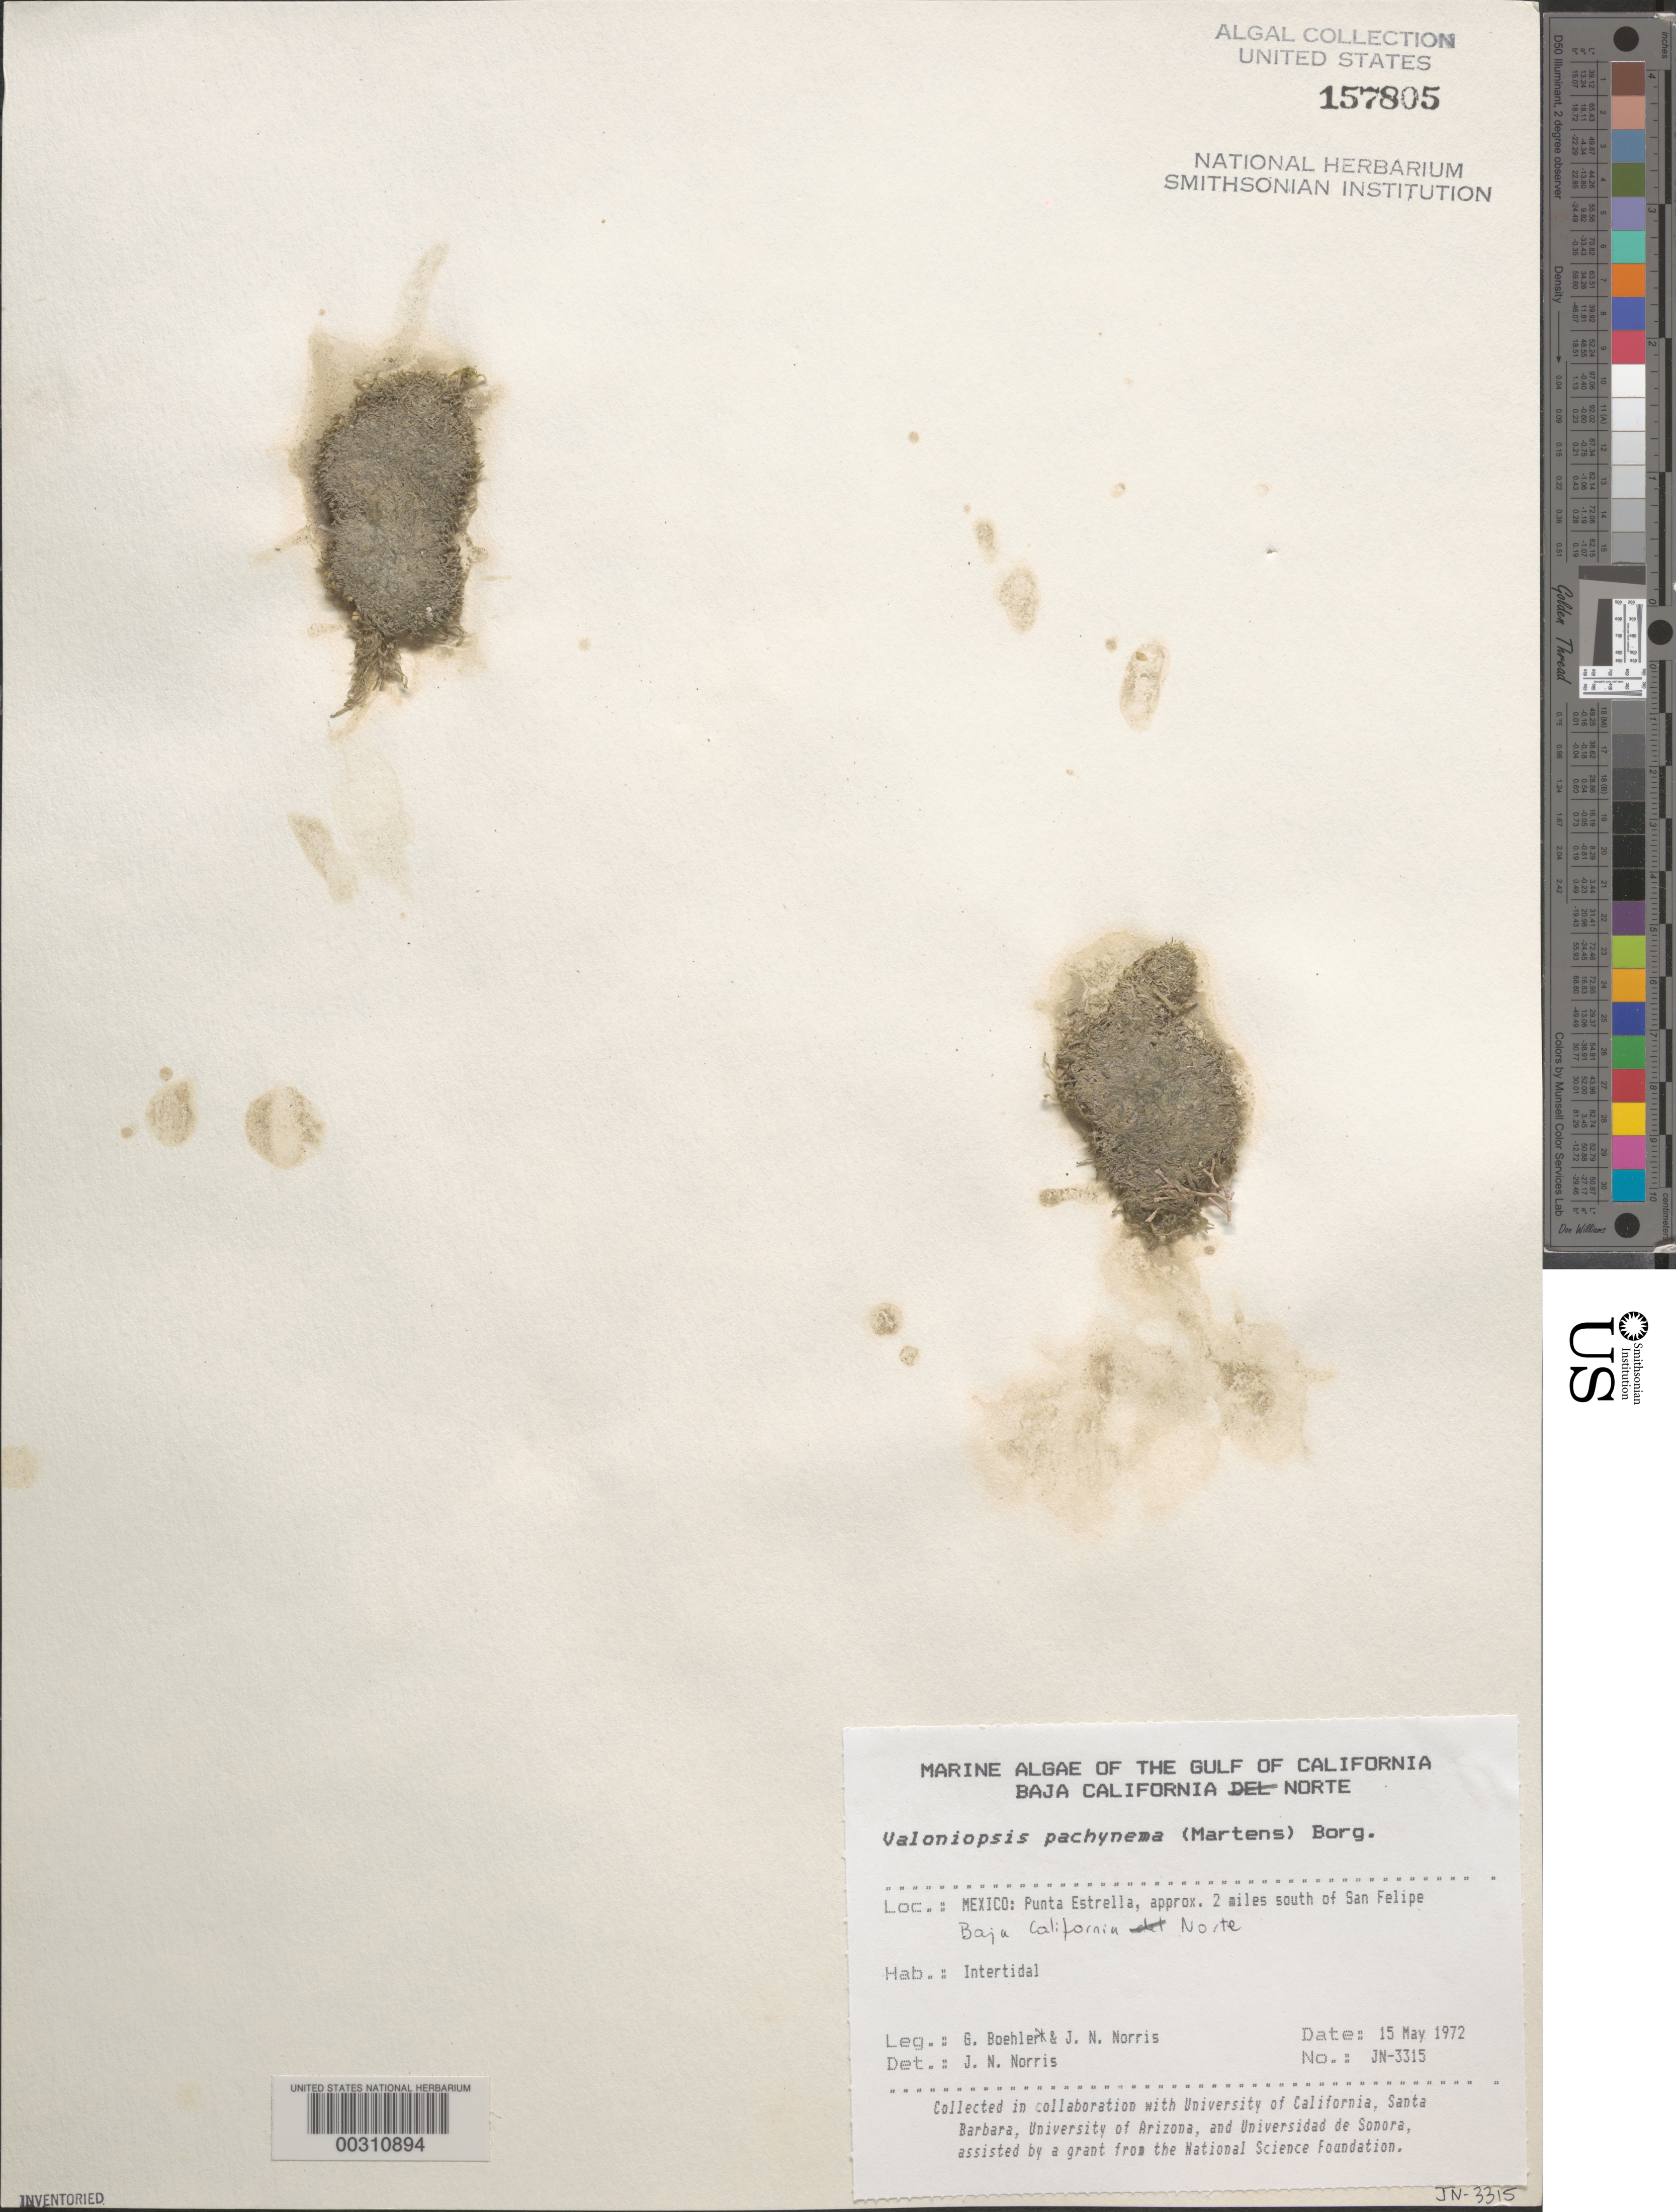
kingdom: Plantae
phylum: Chlorophyta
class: Ulvophyceae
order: Siphonocladales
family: Valoniaceae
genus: Valoniopsis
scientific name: Valoniopsis pachynema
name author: (G. Martens) Børgesen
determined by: Norris, James N.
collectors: G. Boehlert & J. N. Norris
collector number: JN-3315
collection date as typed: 15 May 1972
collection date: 1972-05-15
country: Mexico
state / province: Baja California Norte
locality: Punta Estrella, ca. 2 miles south of San Felipe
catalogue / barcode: US 157805